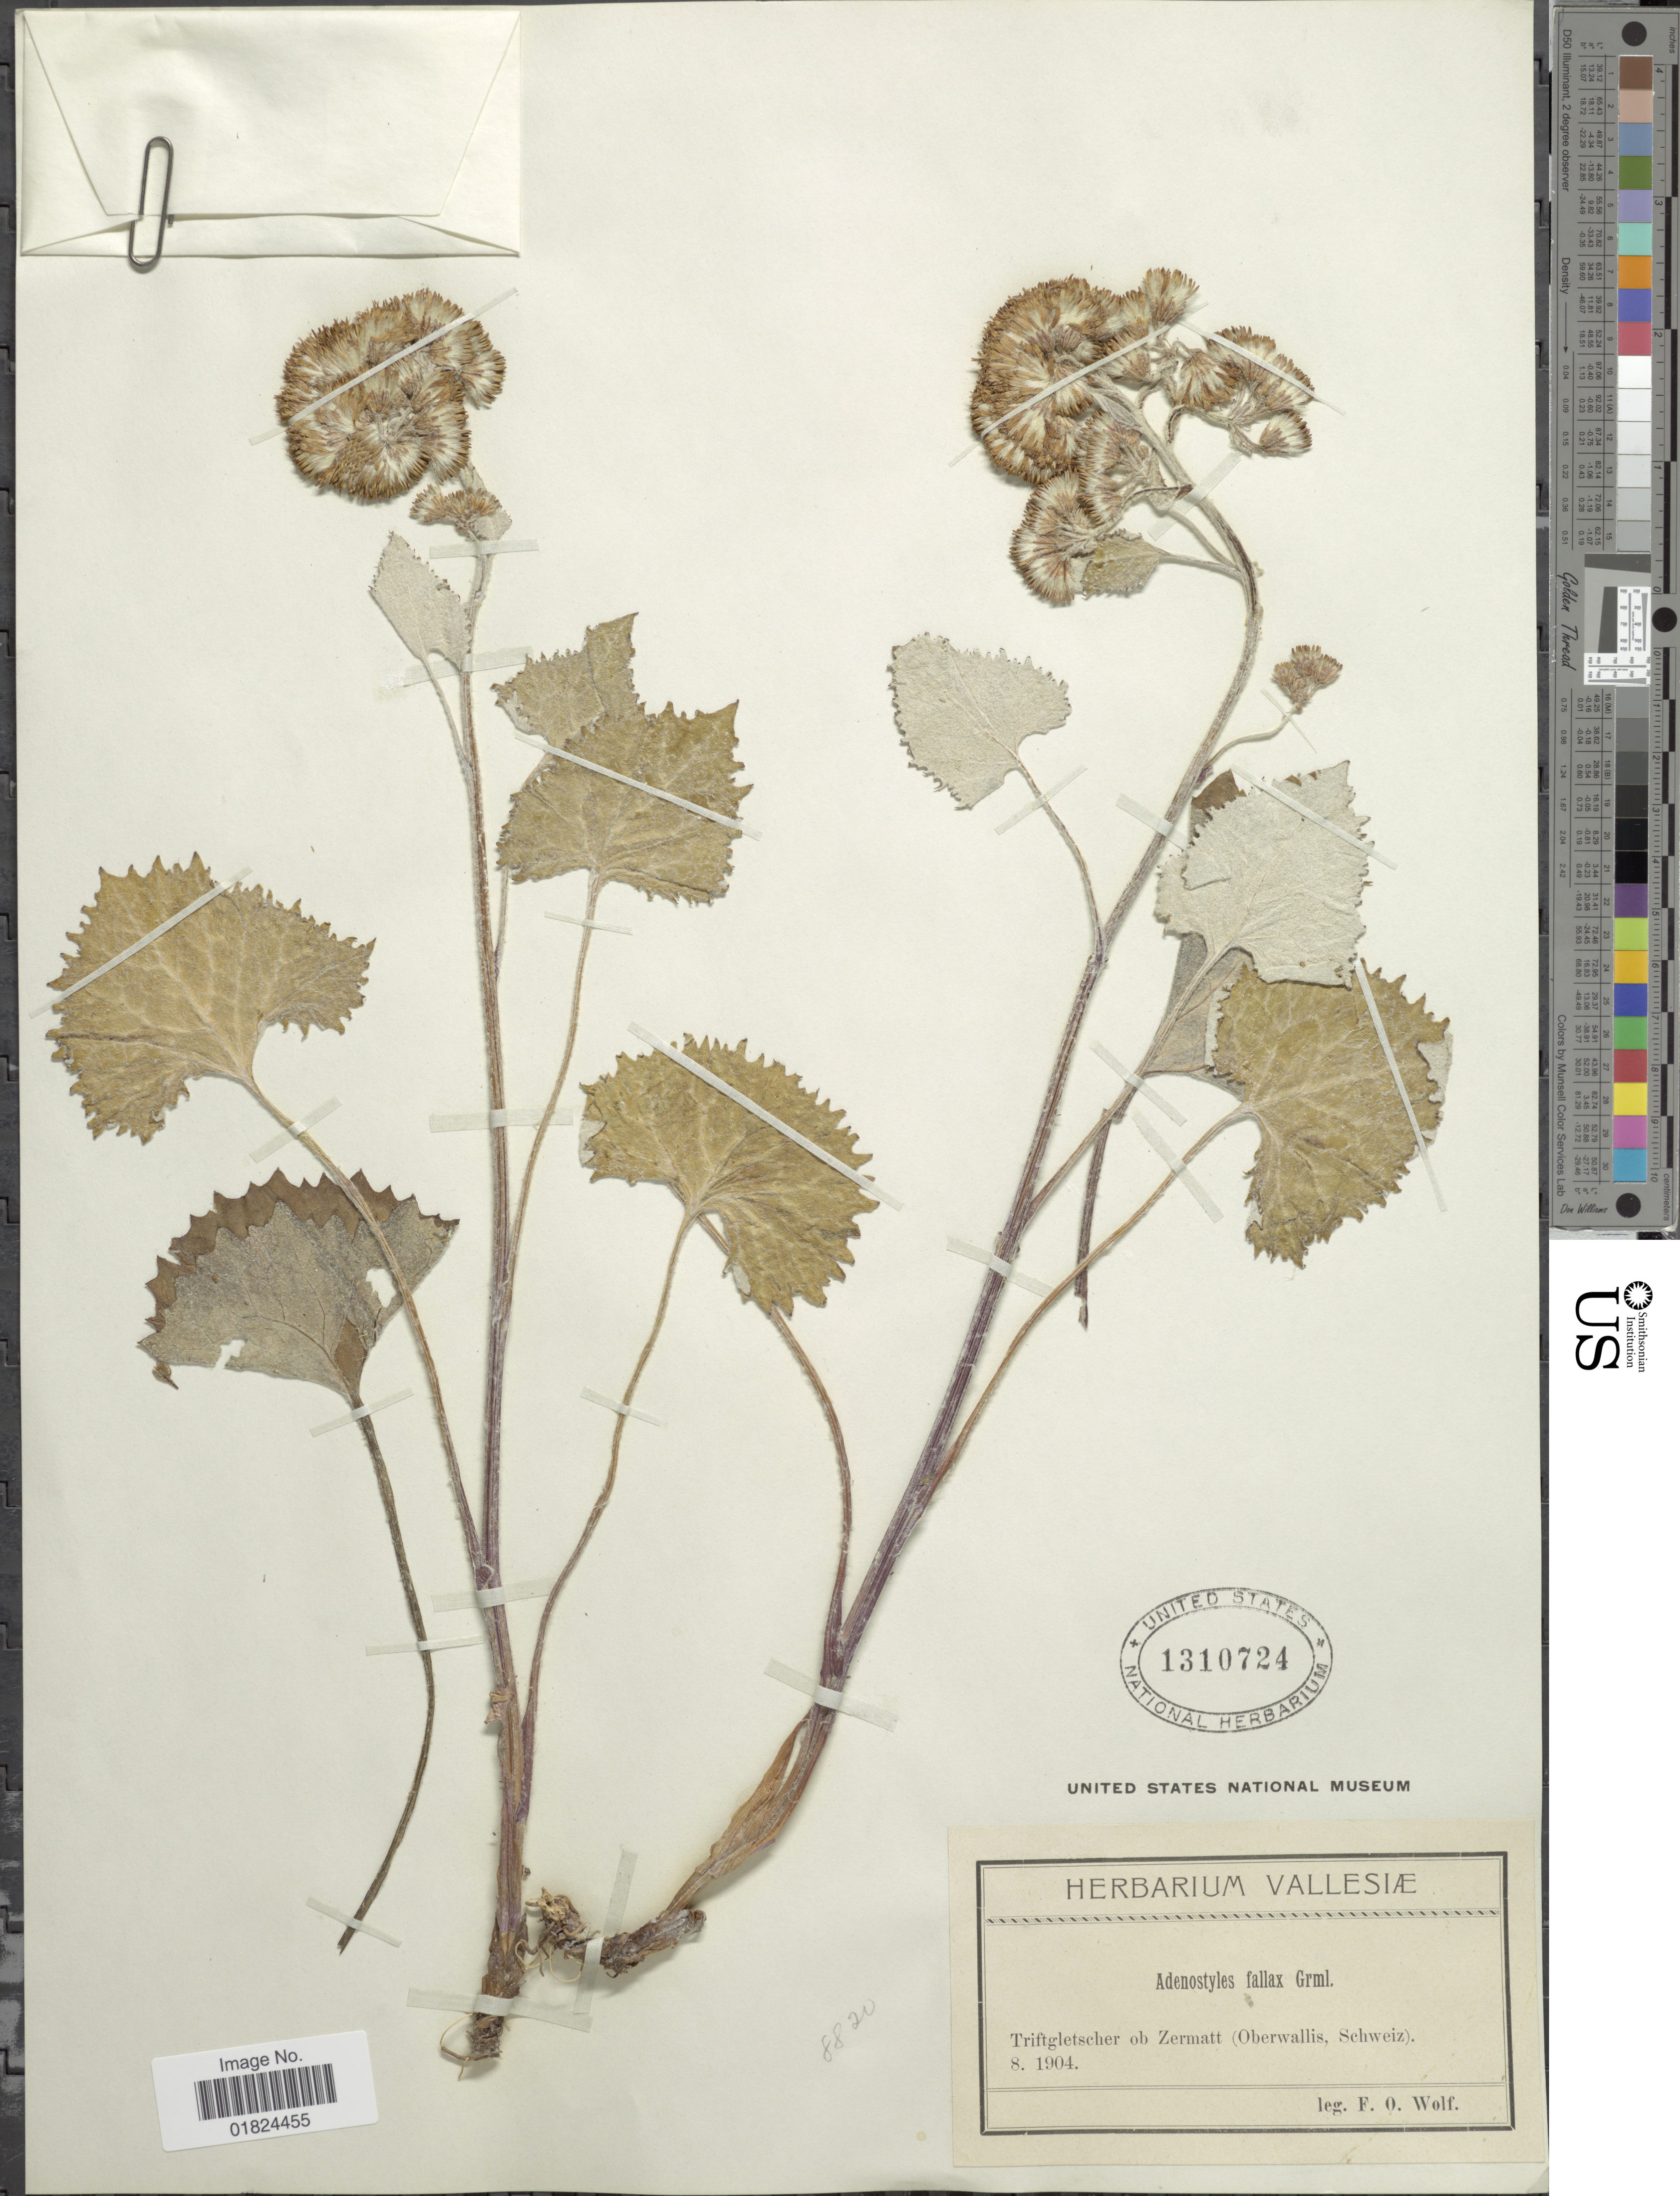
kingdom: Plantae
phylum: Tracheophyta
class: Magnoliopsida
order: Asterales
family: Asteraceae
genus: Adenostyles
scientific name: Adenostyles fallax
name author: Gremli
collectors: F. Wolf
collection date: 1904-08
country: Switzerland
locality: Triftgletscher ob Zermatt (Oberwallis, Schweiz).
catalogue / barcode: US 1310724